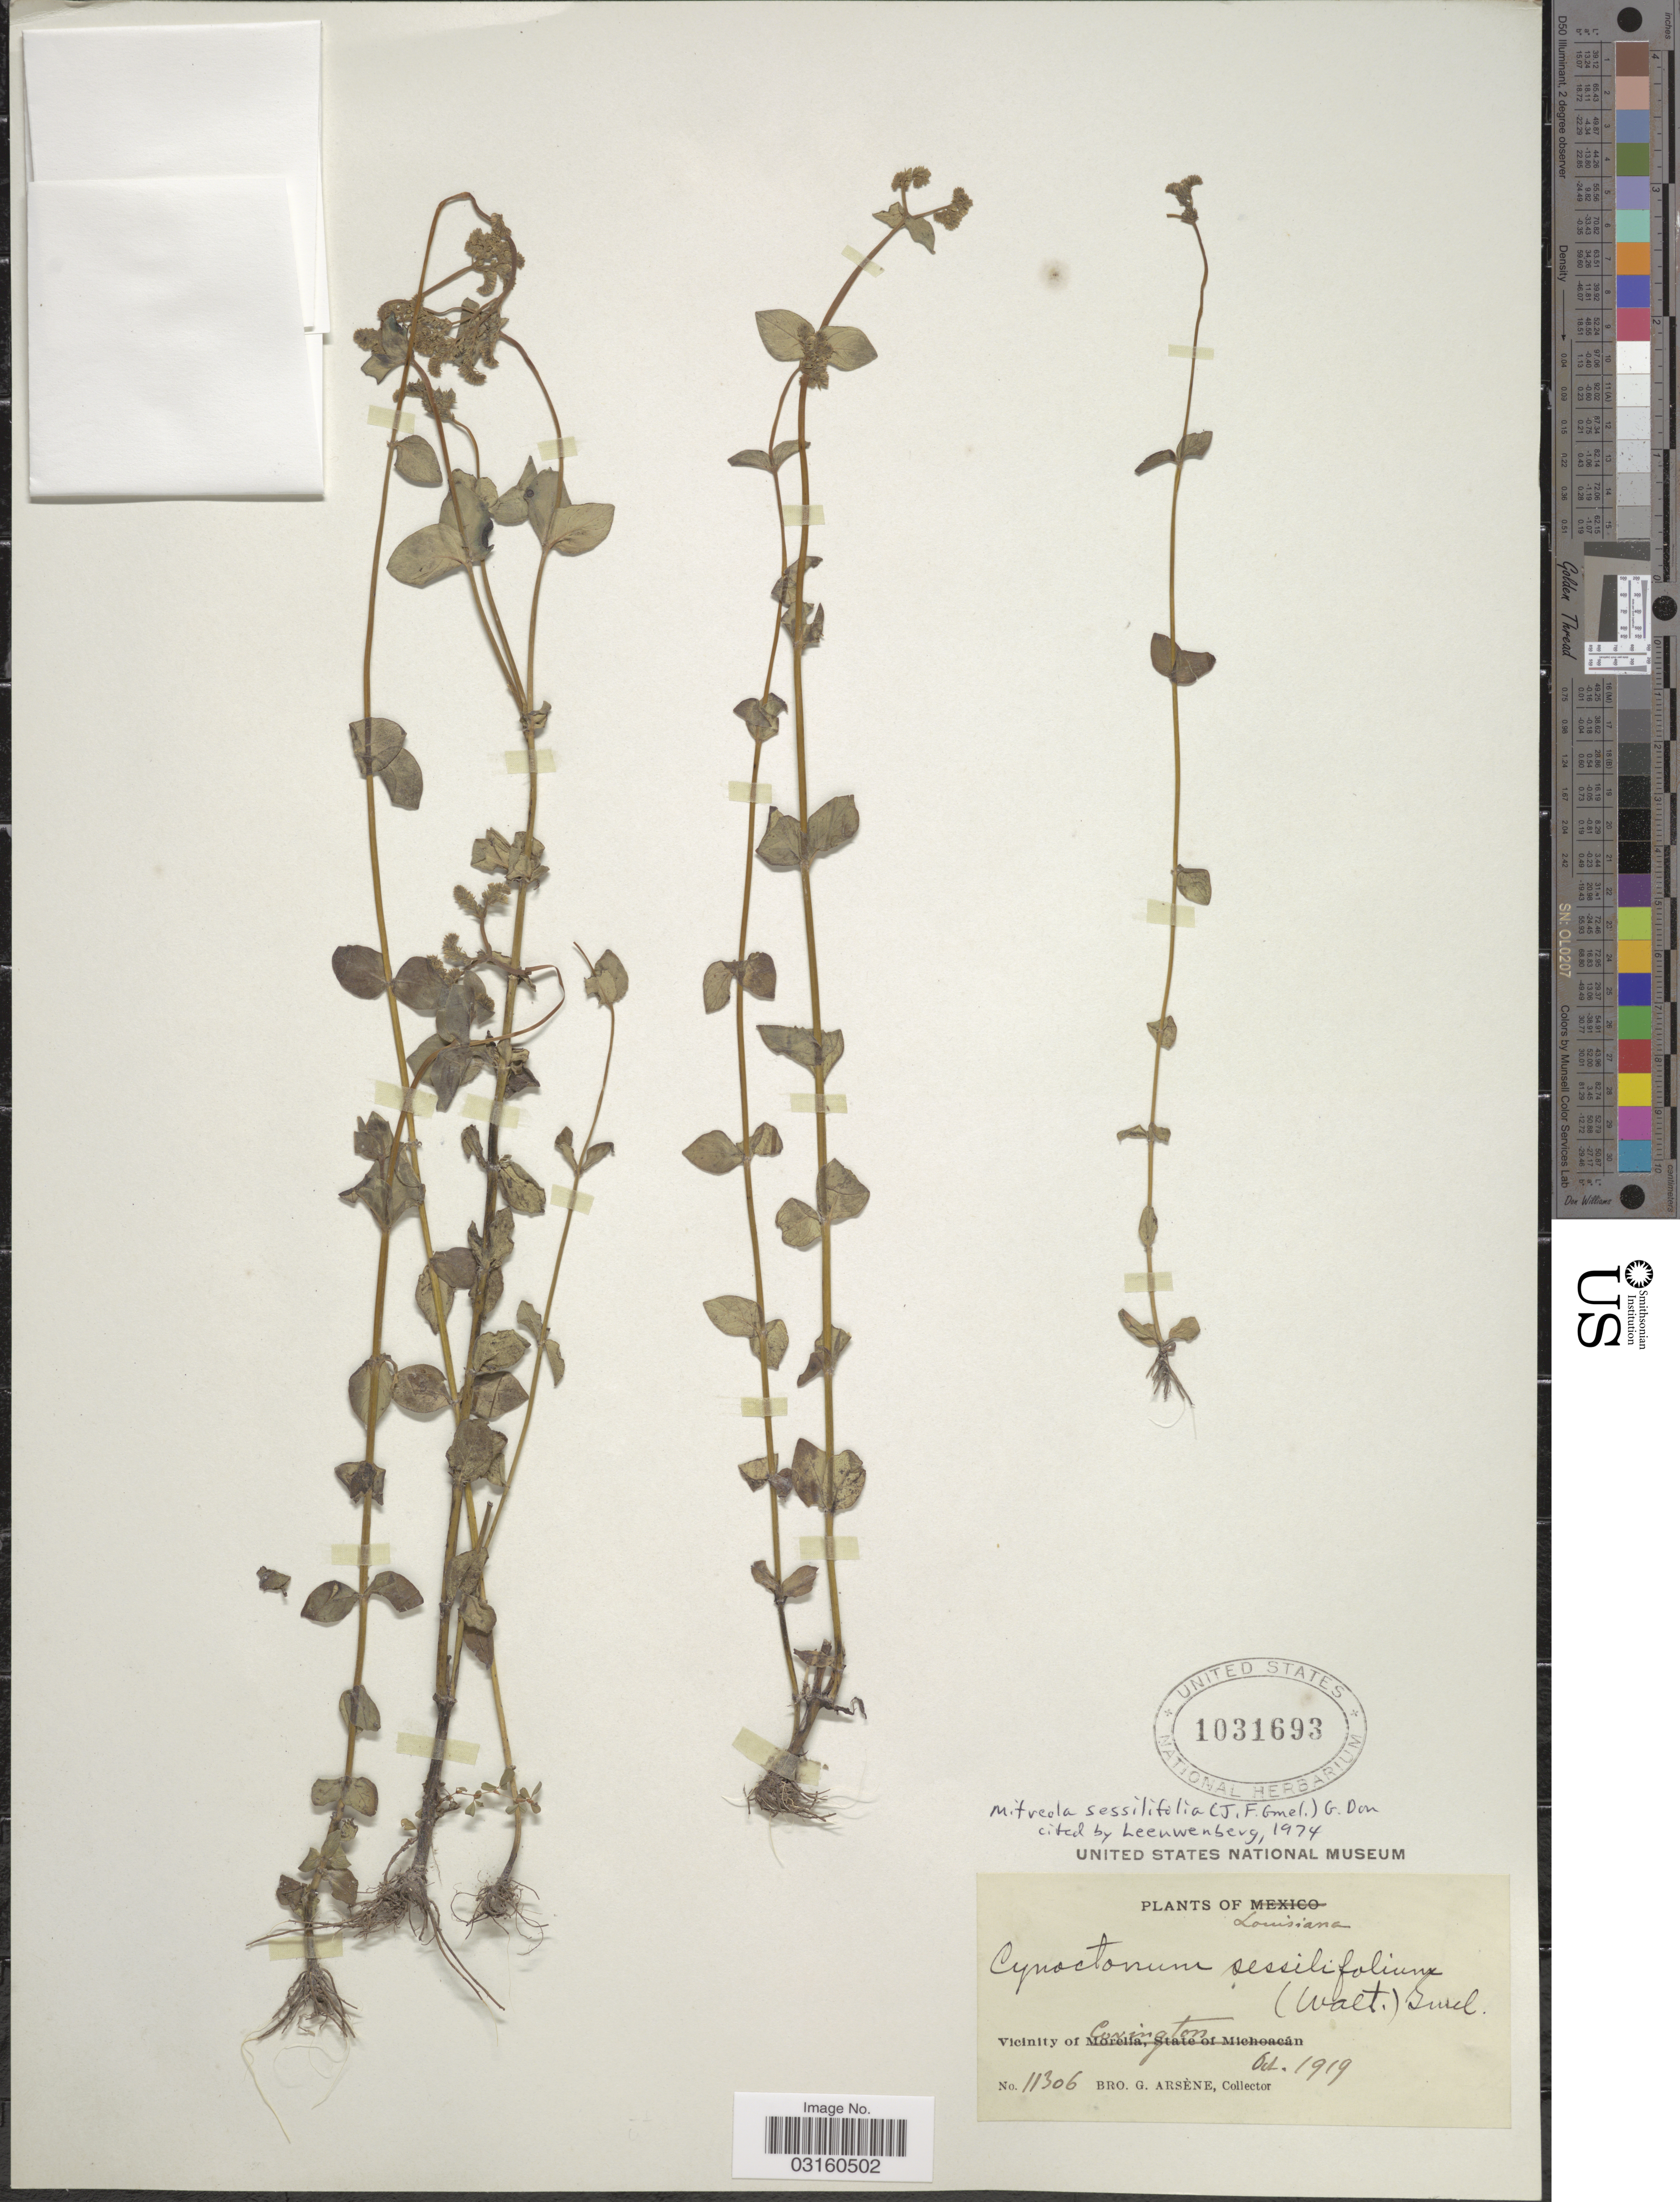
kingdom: Plantae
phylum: Tracheophyta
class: Magnoliopsida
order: Gentianales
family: Loganiaceae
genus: Mitreola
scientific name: Mitreola sessilifolia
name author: (J.F. Gmel.) G. Don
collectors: Bro. G. Arsène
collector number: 11306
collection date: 1919-10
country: United States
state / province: Louisiana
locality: Vicinity of Covington.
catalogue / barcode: US 1031693